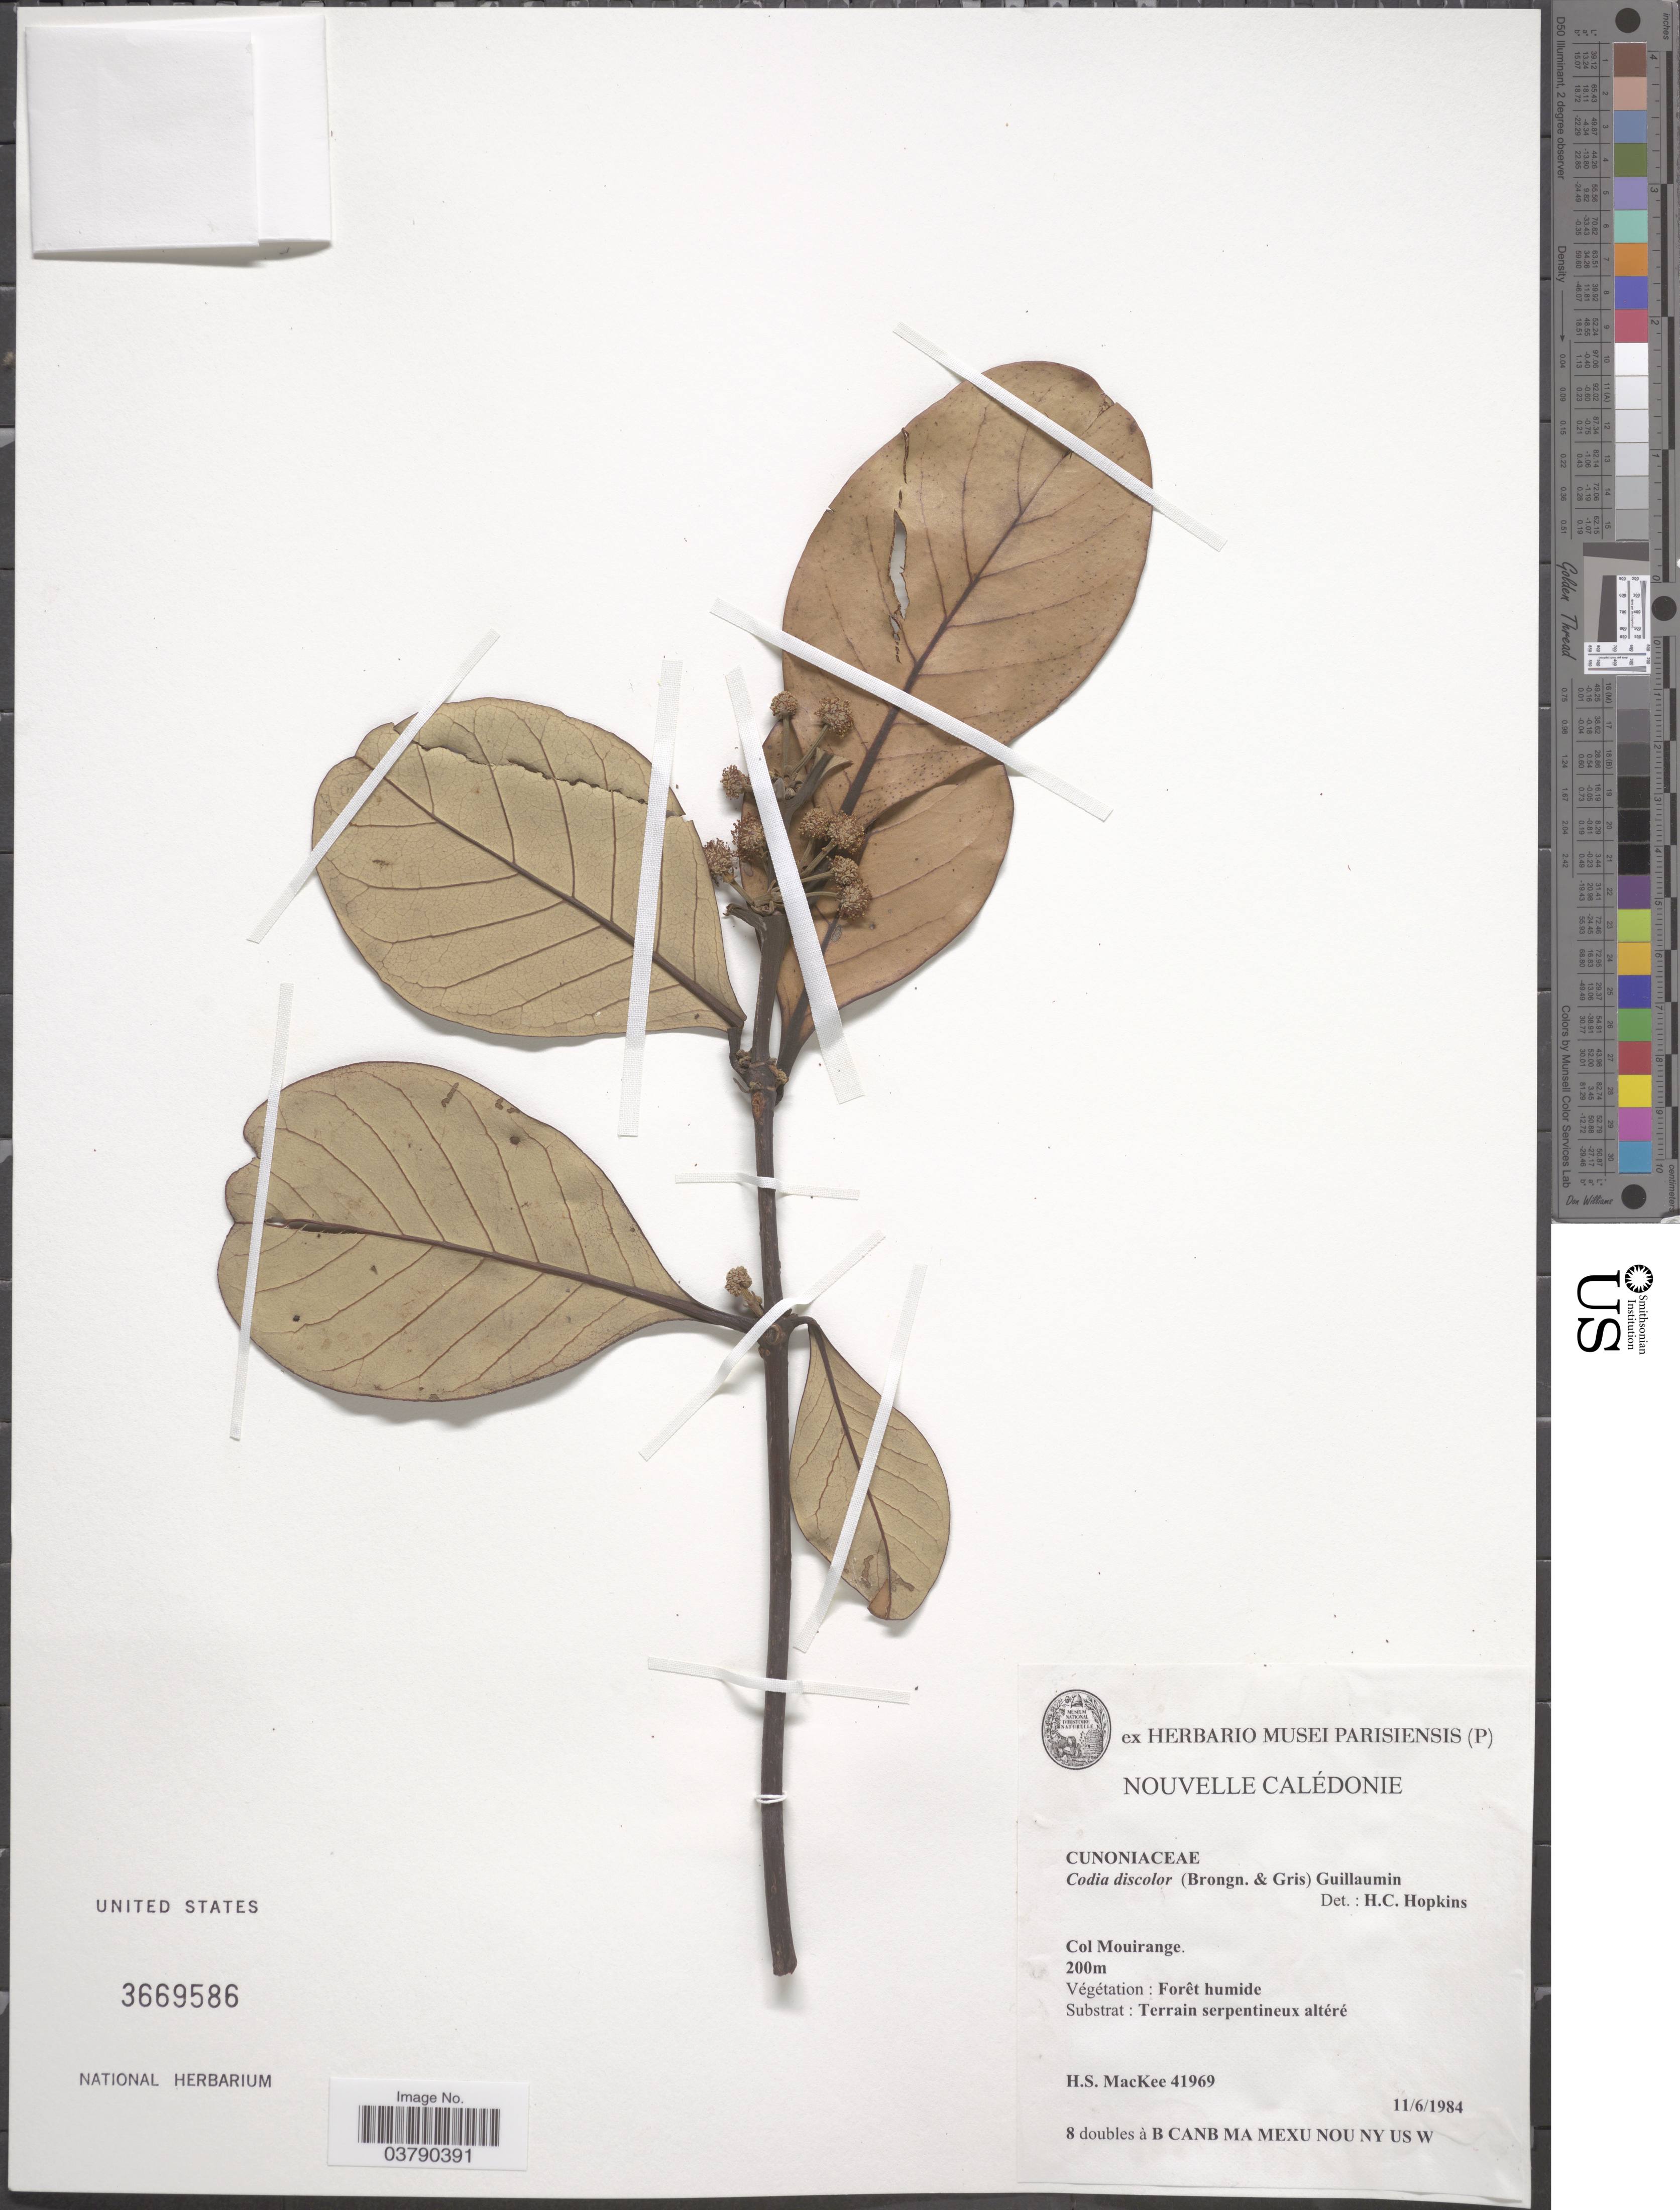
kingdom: Plantae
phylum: Tracheophyta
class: Magnoliopsida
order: Oxalidales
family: Cunoniaceae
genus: Codia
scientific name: Codia discolor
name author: (Brongn. & Gris) Guillaumin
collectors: H. S. MacKee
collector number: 41969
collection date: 1984-06-11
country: New Caledonia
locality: Nouvelle-Calédonie. Col Mouirange.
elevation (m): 200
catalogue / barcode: US 3669586